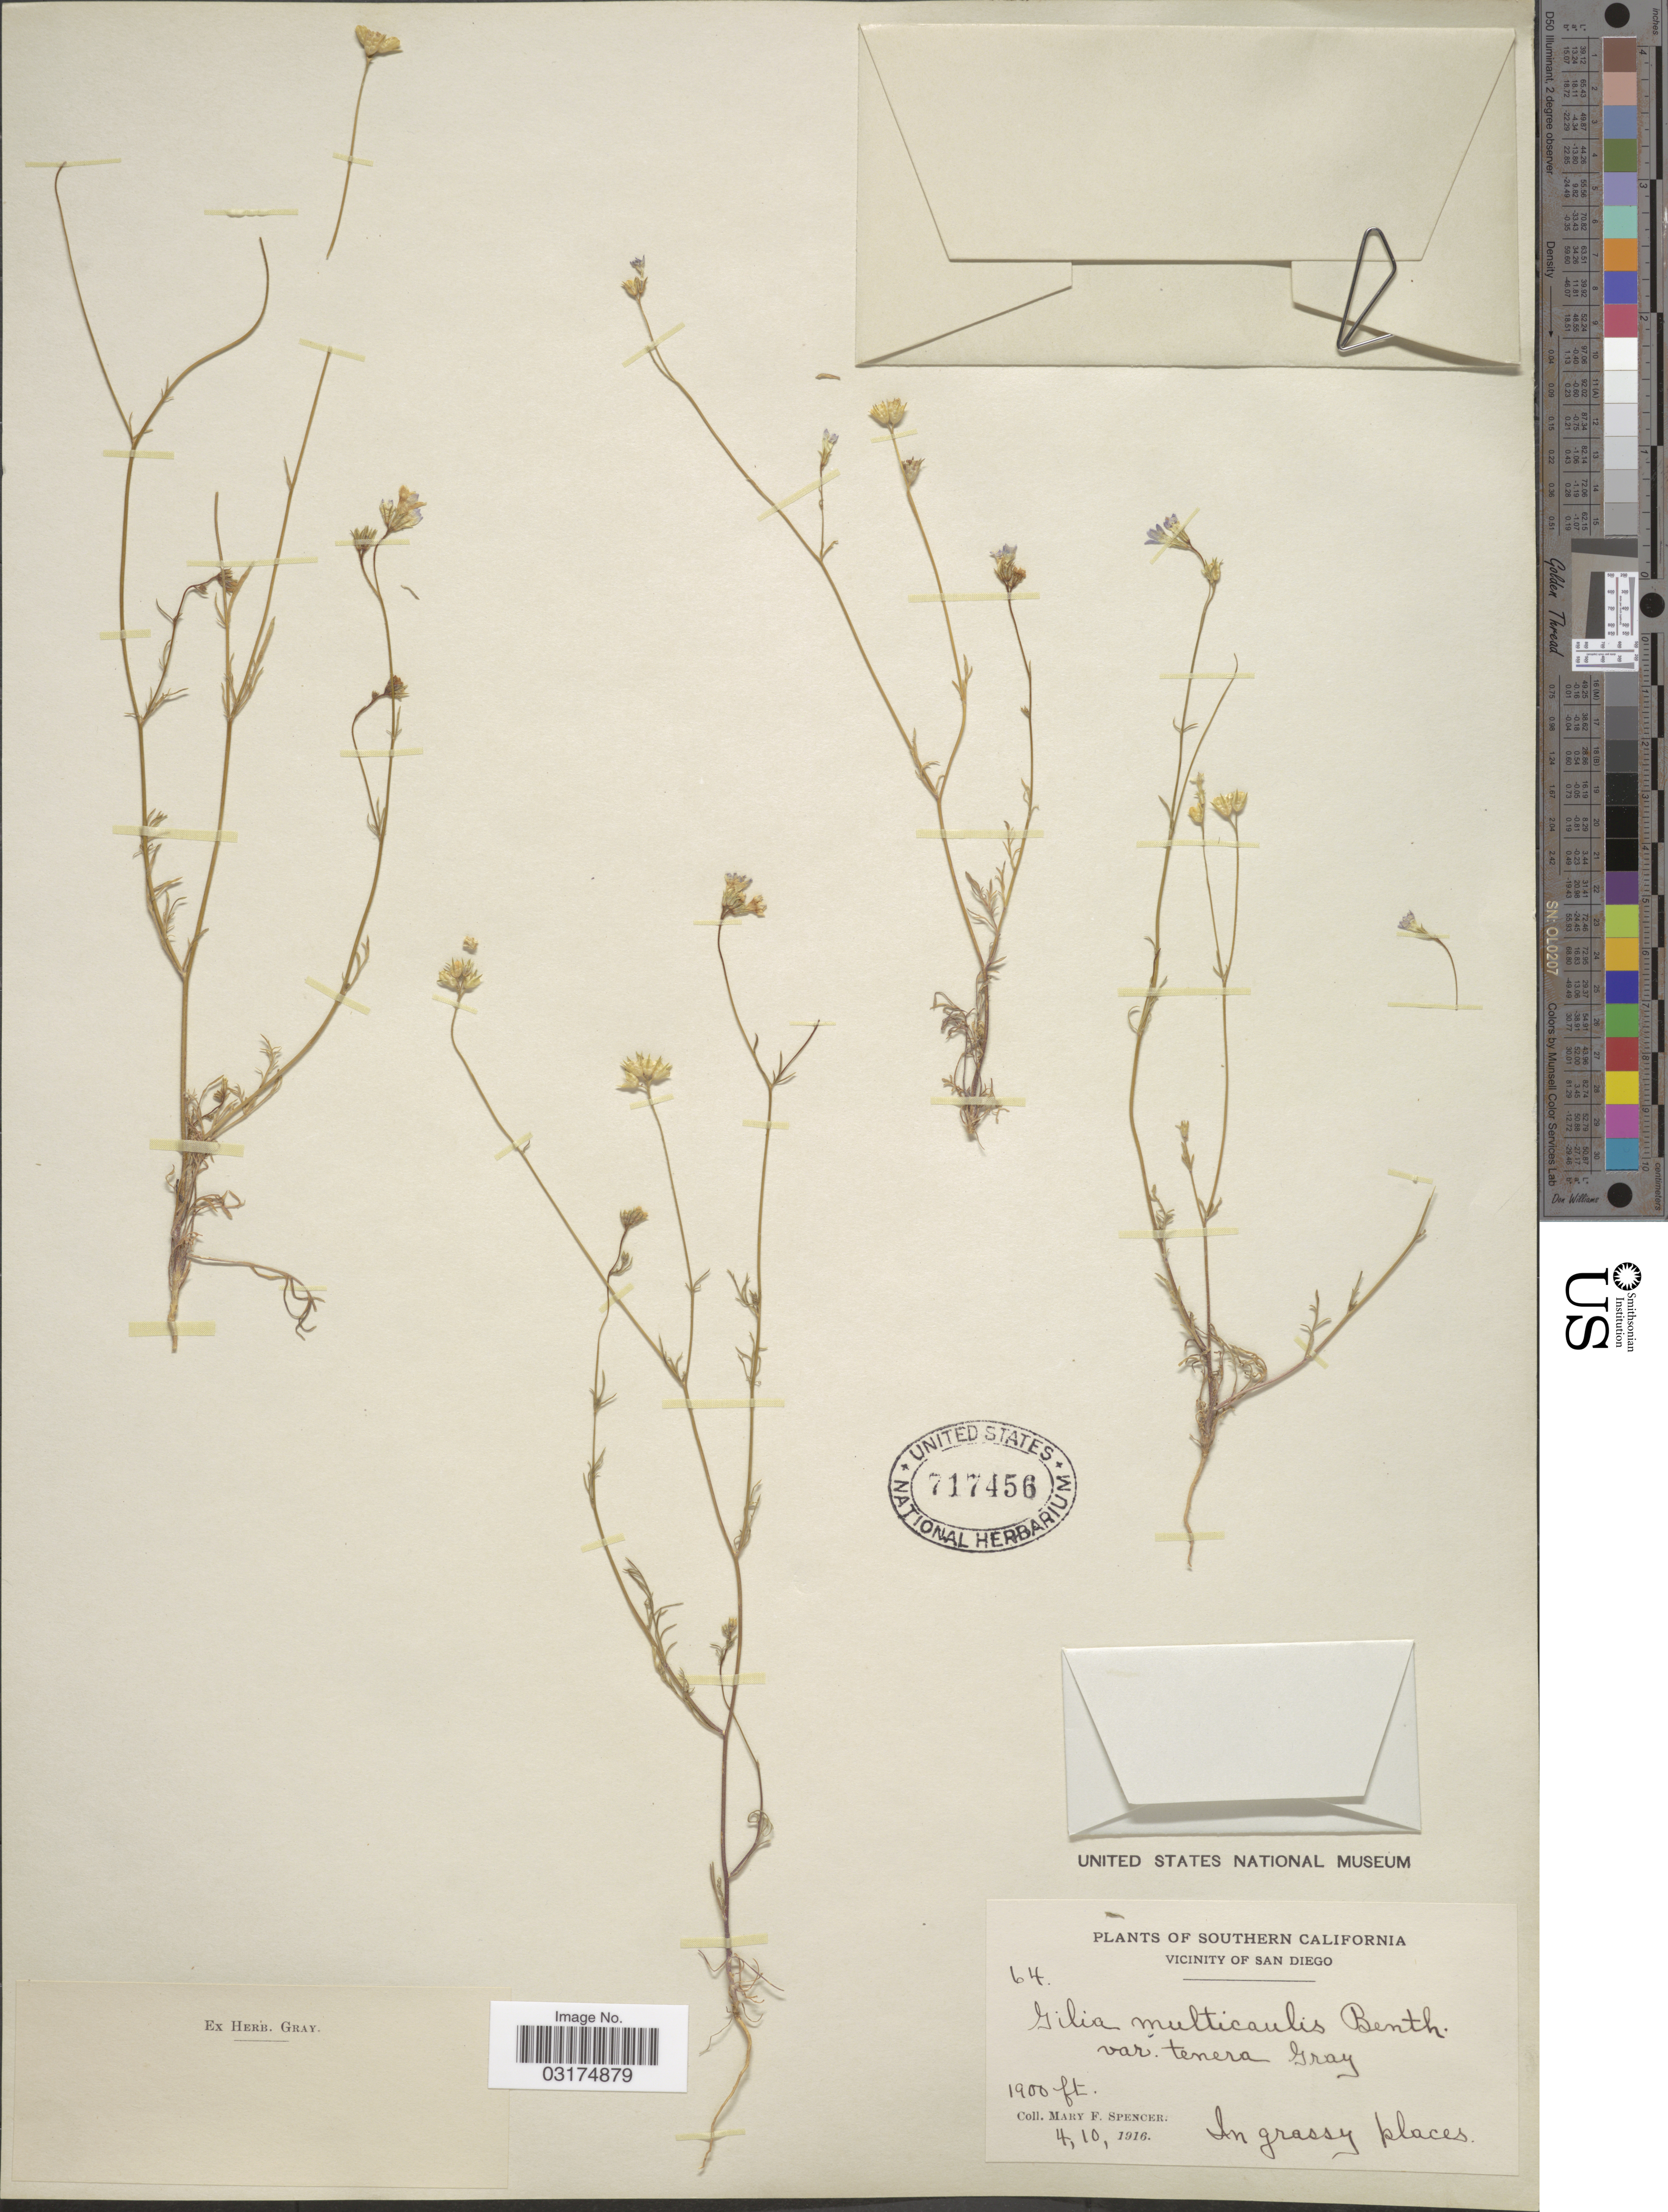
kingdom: Plantae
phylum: Tracheophyta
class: Magnoliopsida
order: Ericales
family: Polemoniaceae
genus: Gilia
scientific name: Gilia angelensis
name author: V.E. Grant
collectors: M. Spencer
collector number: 64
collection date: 1916-04-10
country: United States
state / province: California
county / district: San Diego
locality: Southern California. Vicinity of San Diego.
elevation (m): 579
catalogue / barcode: US 717456